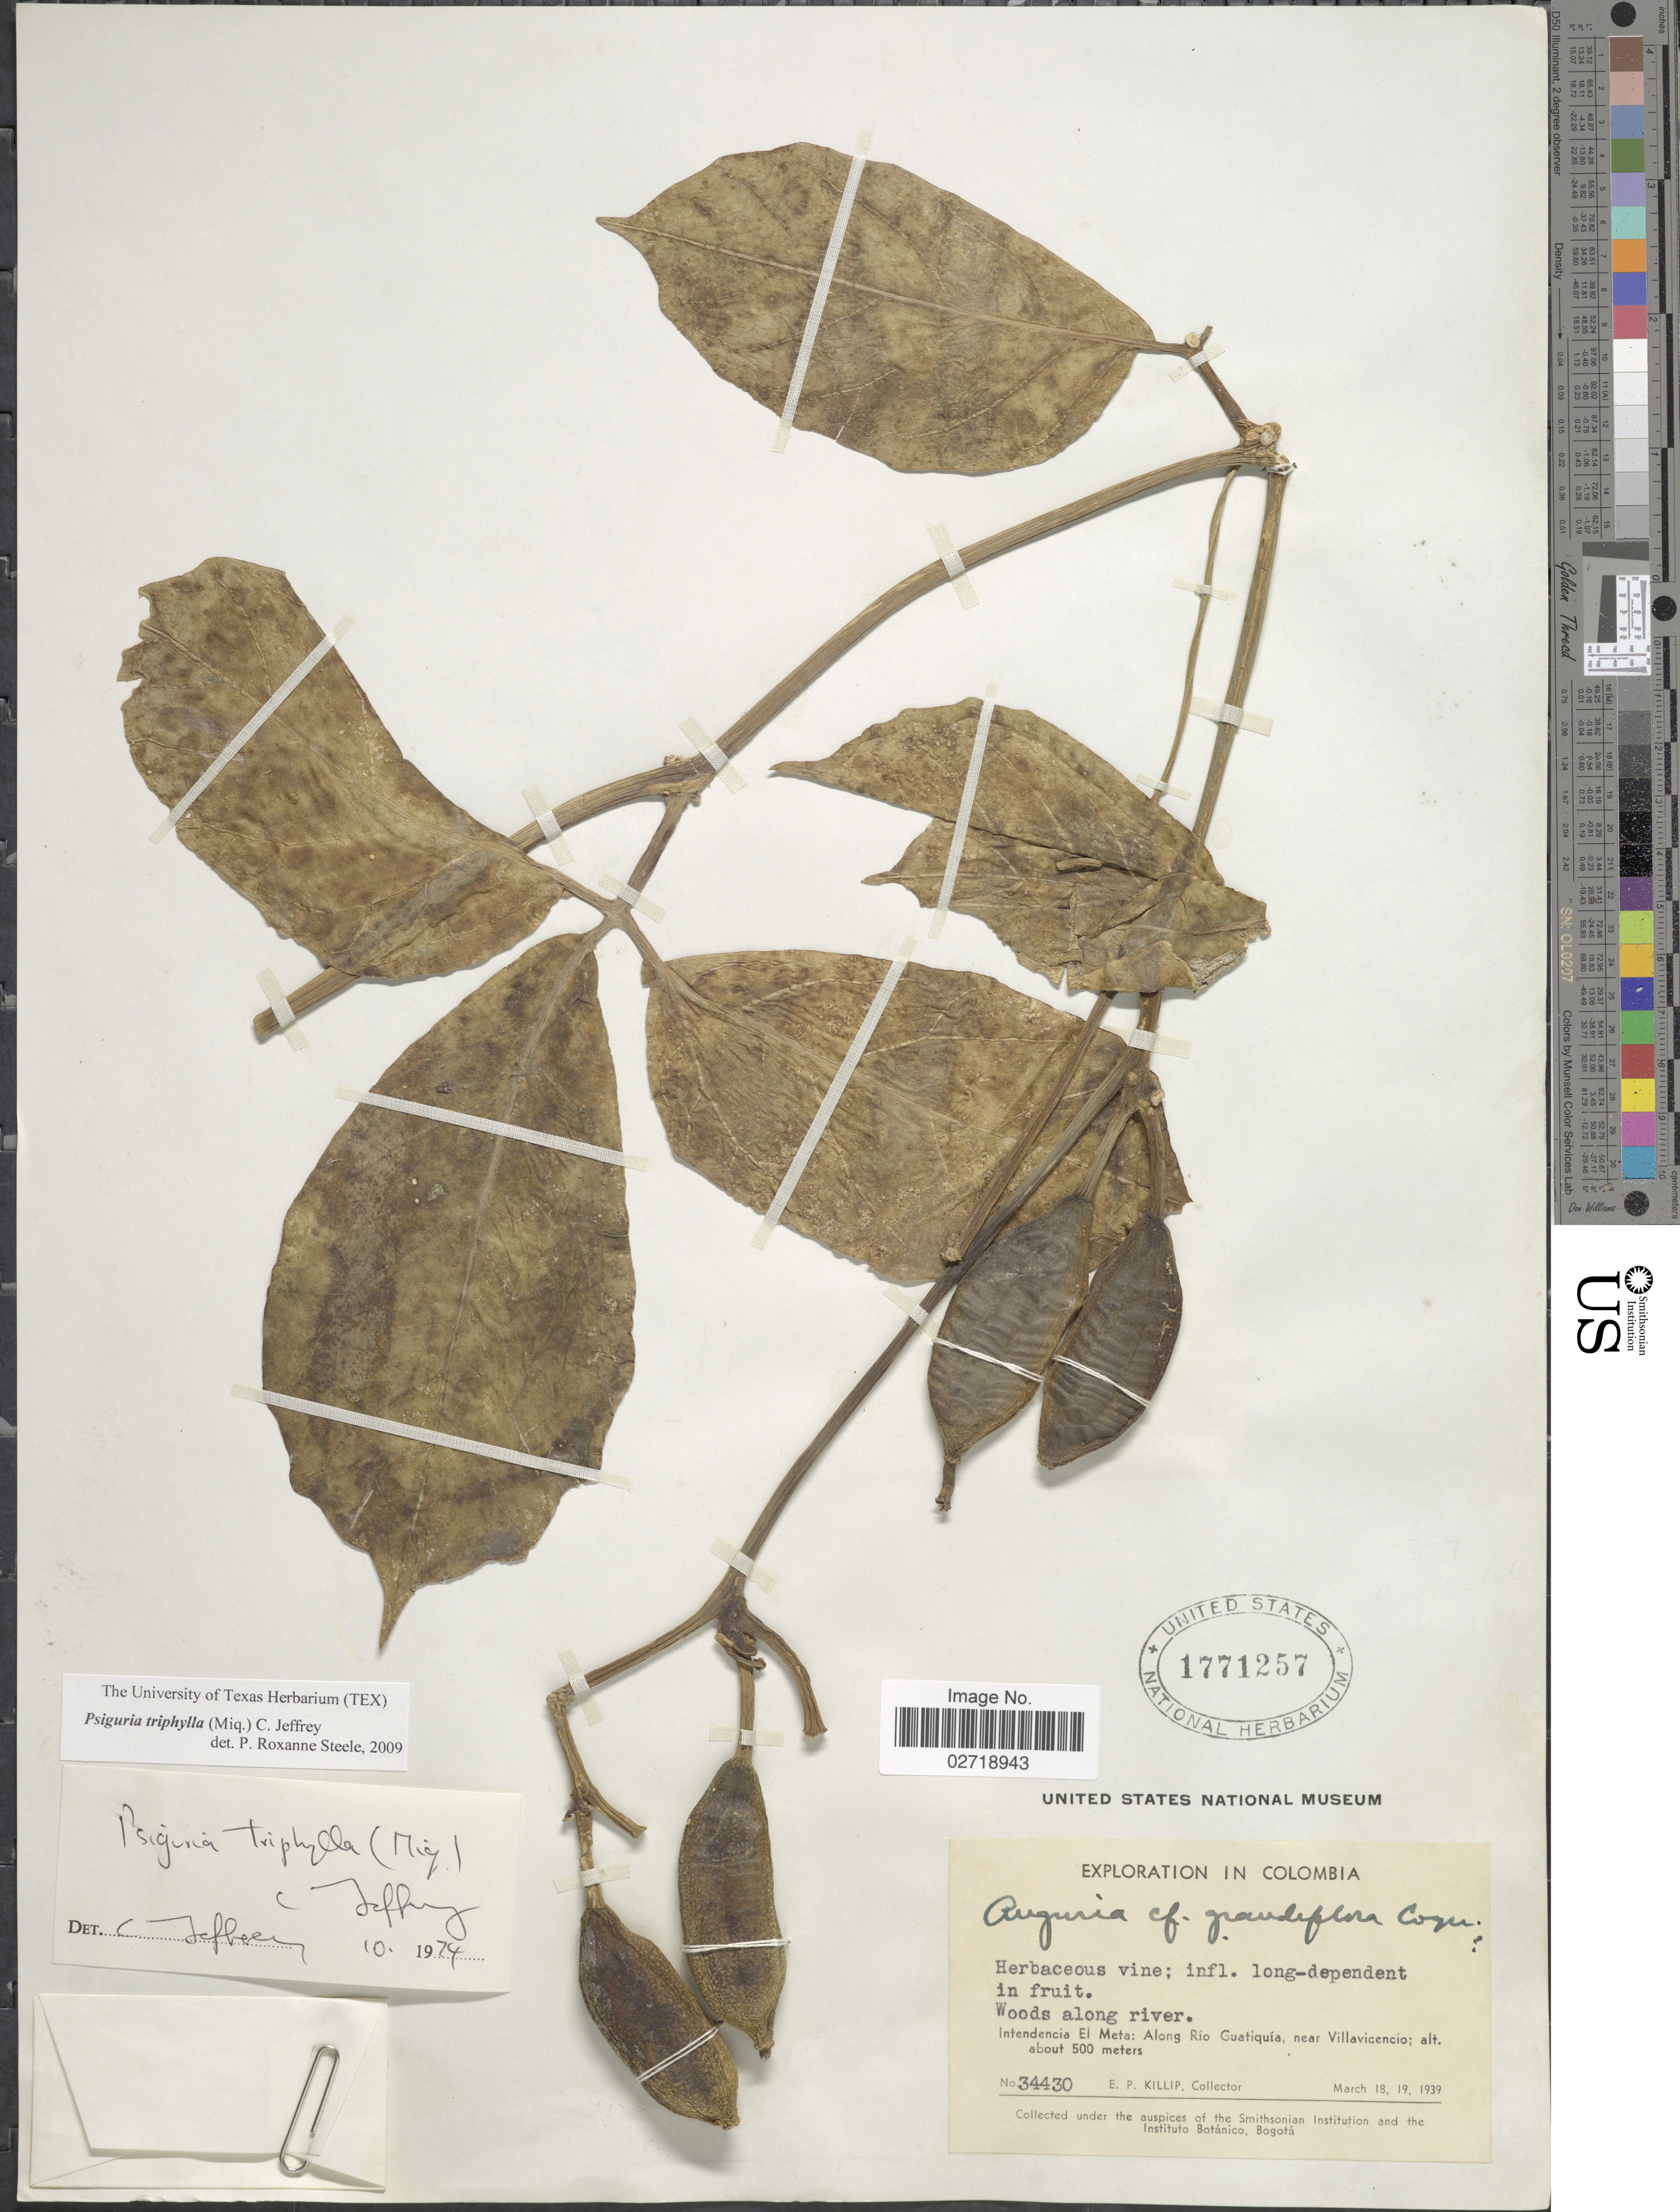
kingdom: Plantae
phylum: Tracheophyta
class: Magnoliopsida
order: Cucurbitales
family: Cucurbitaceae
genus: Psiguria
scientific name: Psiguria triphylla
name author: (Miq.) C. Jeffrey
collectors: E. P. Killip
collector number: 34430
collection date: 1939-03-18/1939-03-19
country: Colombia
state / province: Meta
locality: Along Rio Guatiquia, near Villavicencio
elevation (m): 500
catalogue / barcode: US 1771257